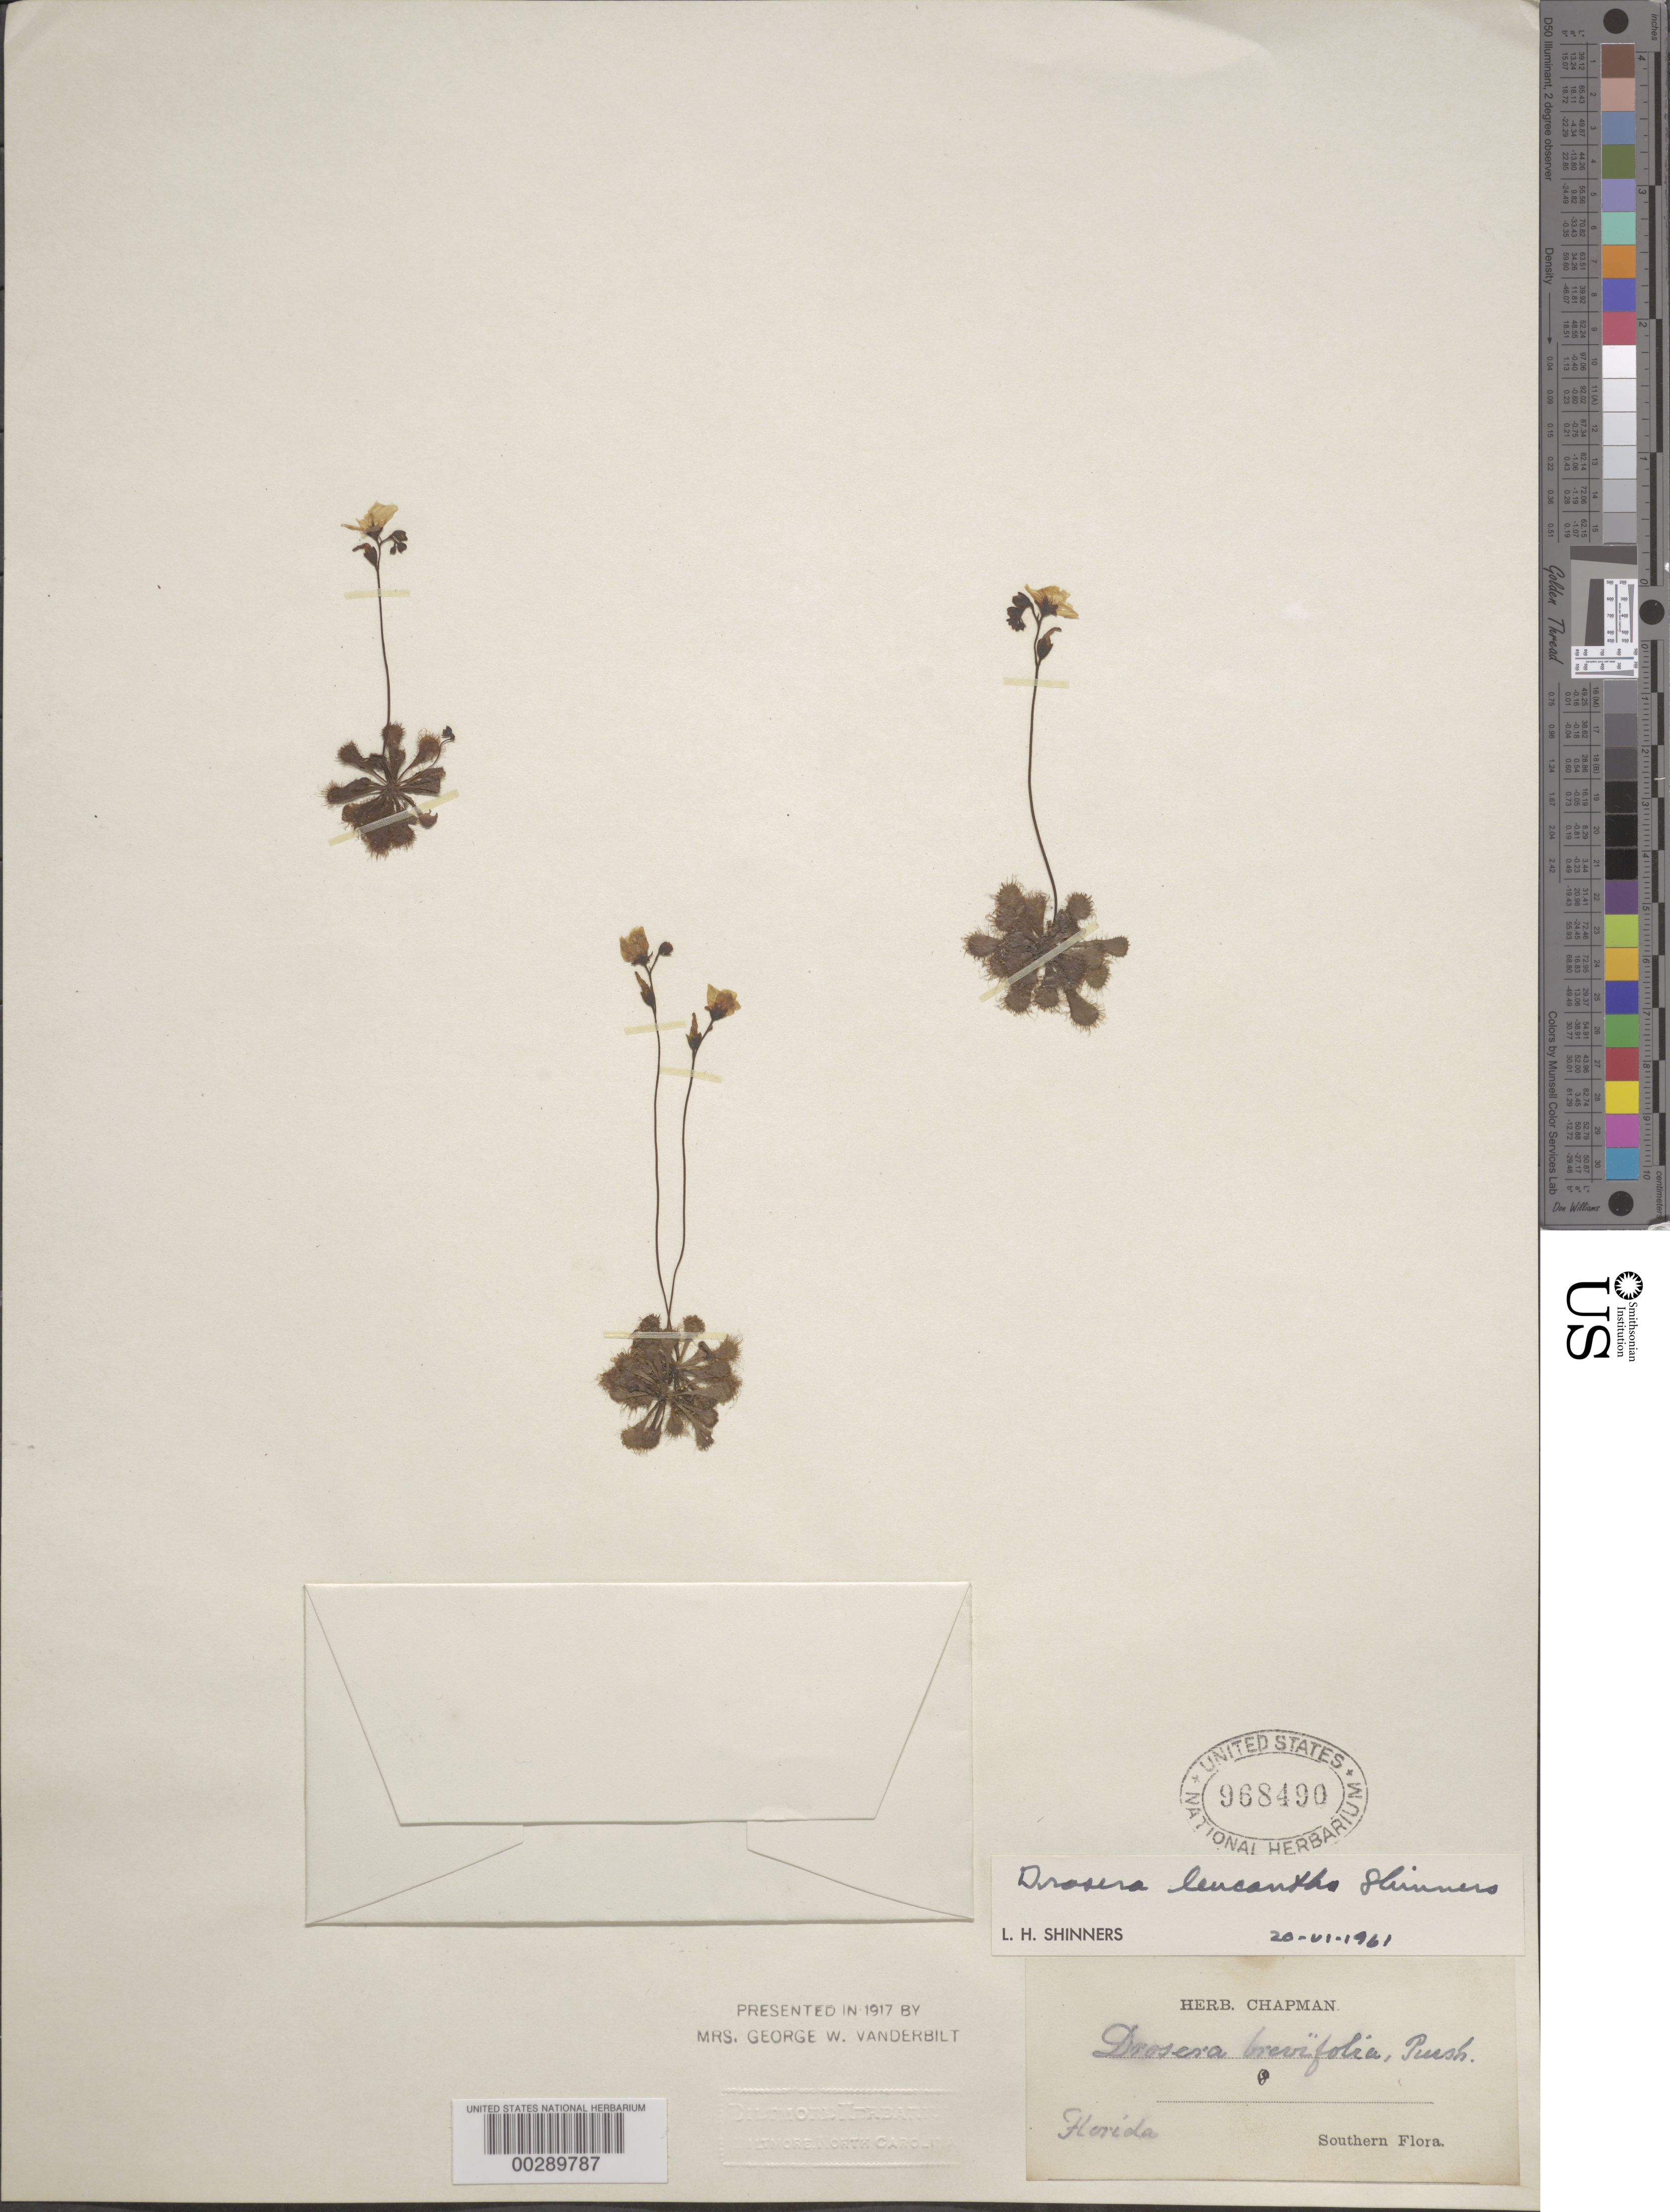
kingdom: Plantae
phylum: Tracheophyta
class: Magnoliopsida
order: Caryophyllales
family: Droseraceae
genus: Drosera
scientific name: Drosera leucantha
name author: Shinners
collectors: ex herb. A.W. Chapman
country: United States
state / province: Florida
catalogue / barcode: US 968490